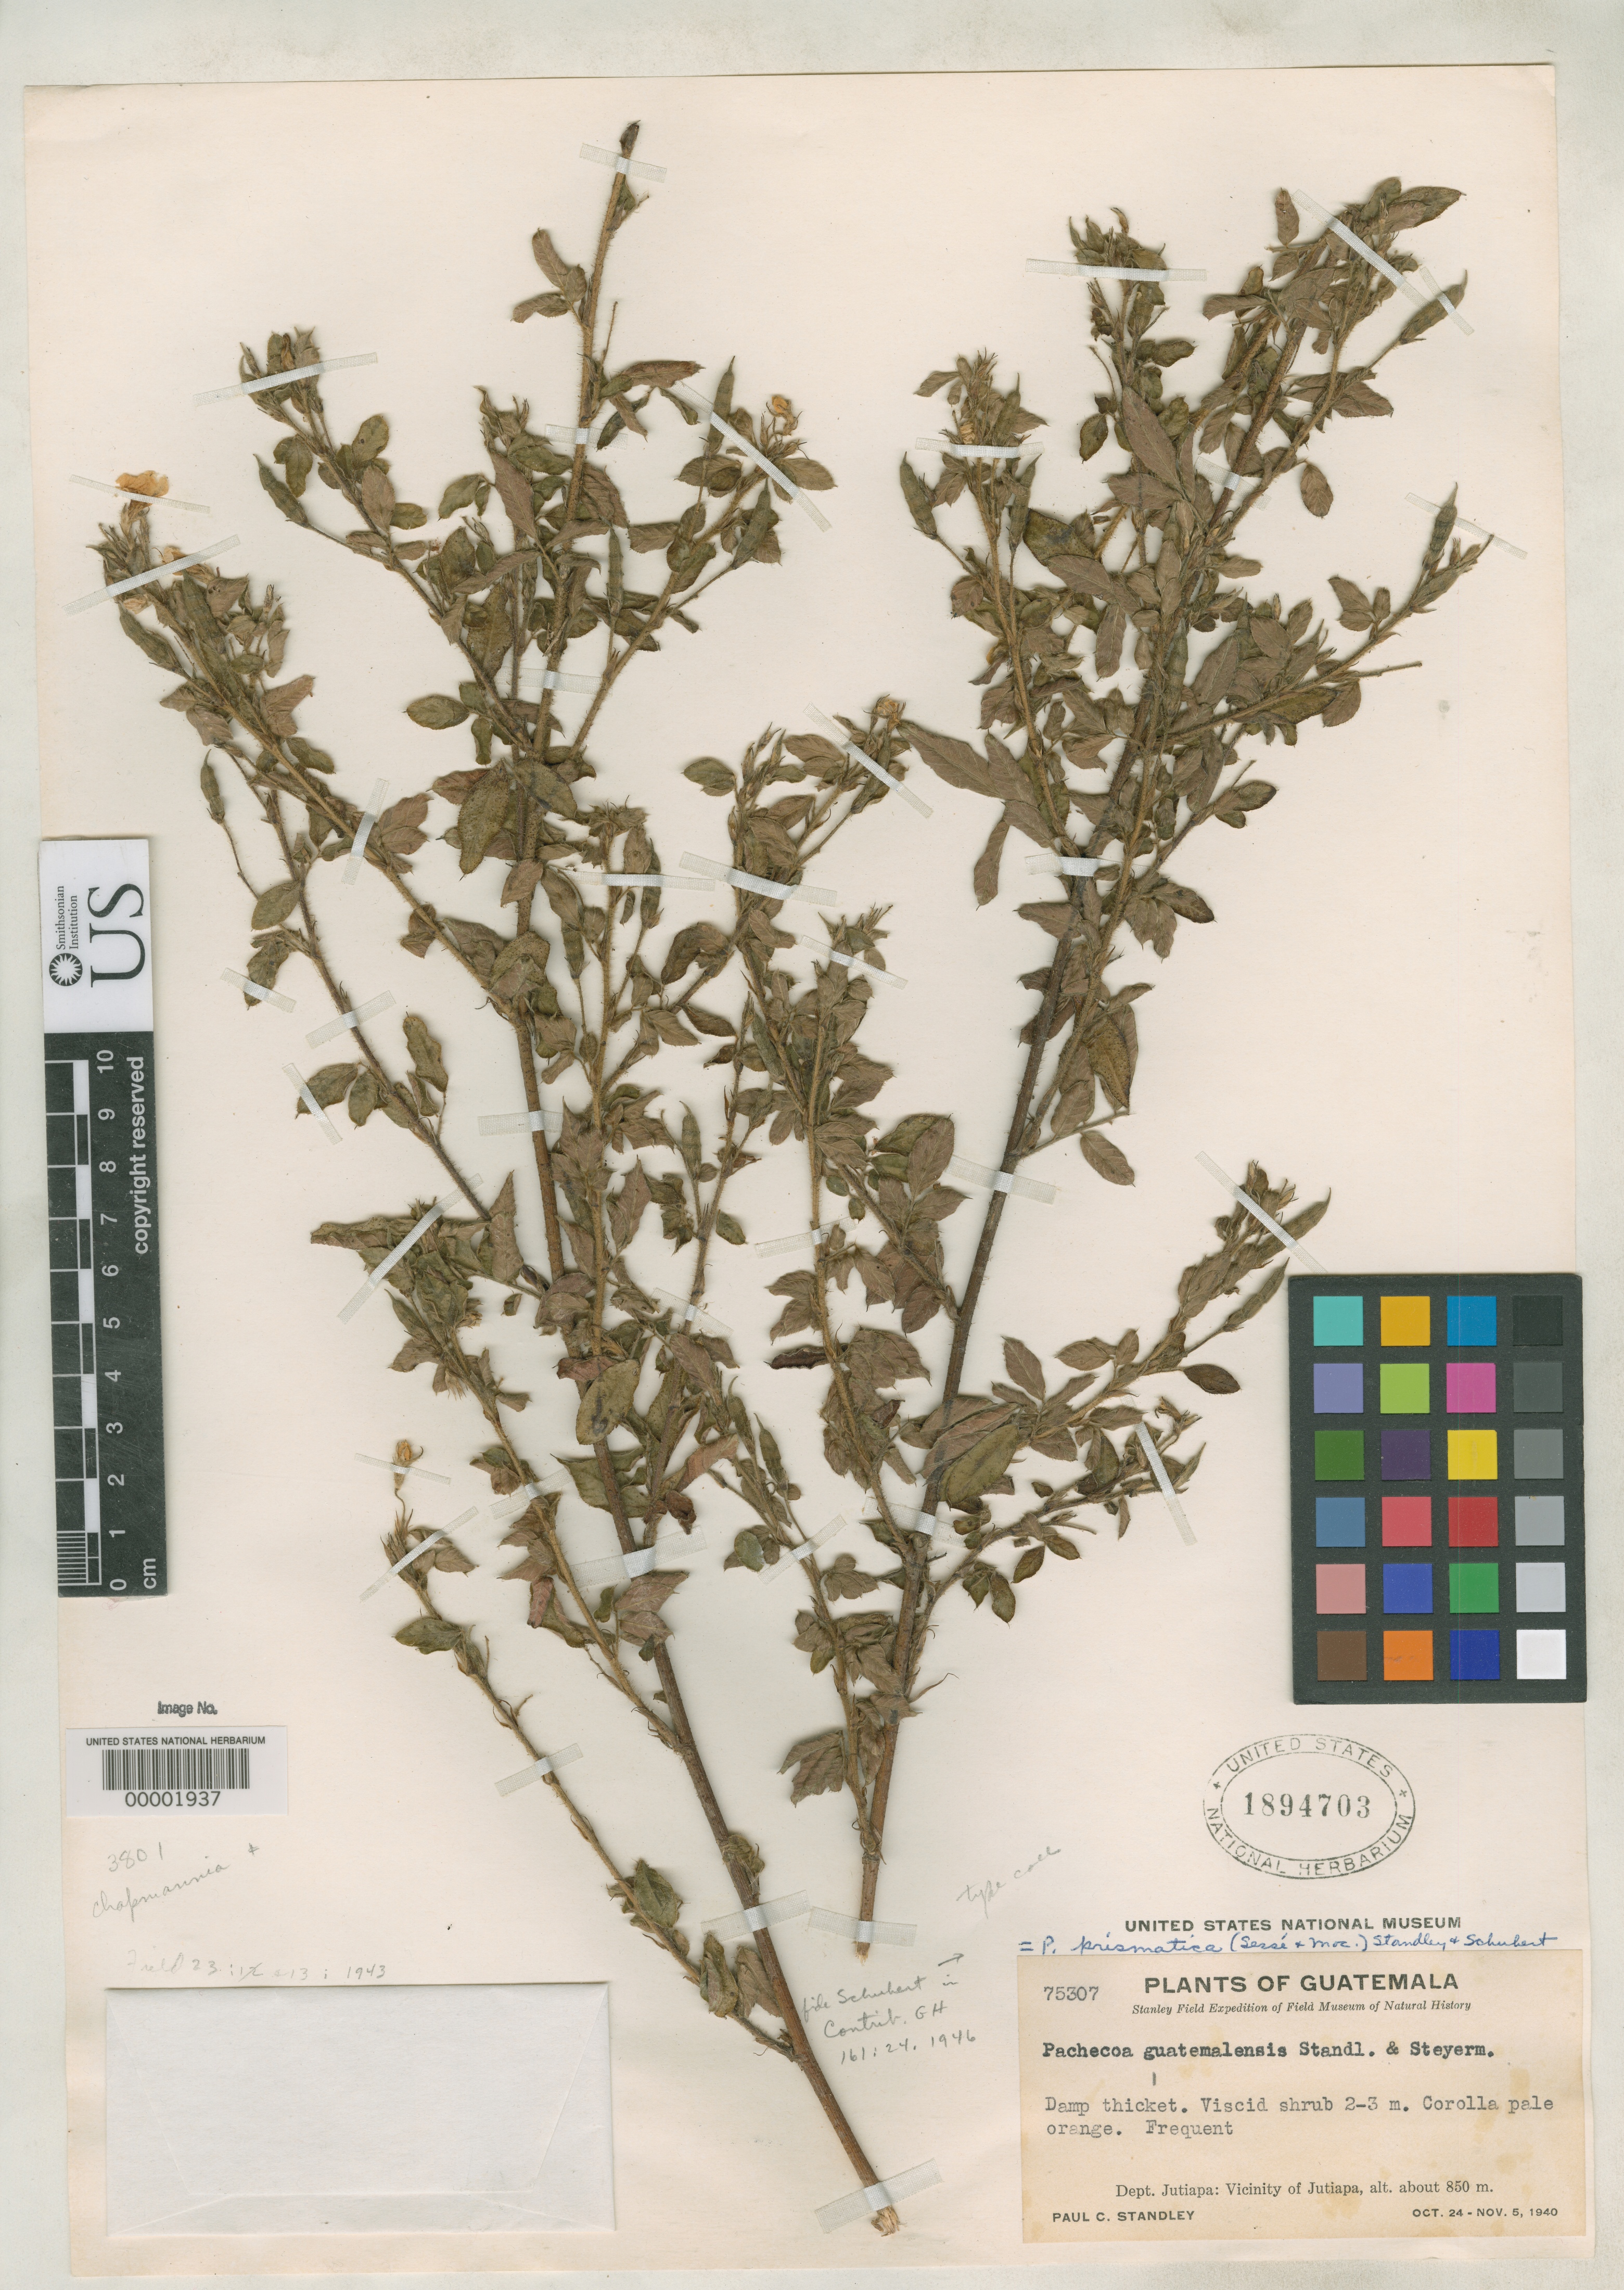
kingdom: Plantae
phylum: Tracheophyta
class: Magnoliopsida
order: Fabales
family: Fabaceae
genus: Pachecoa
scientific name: Pachecoa guatemalensis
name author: Standl. & Steyerm.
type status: Isotype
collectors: P. C. Standley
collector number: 75307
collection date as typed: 24 Oct 1940 to 05 Nov 1940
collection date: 1940-10-24/1940-11-05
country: Guatemala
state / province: Jutiapa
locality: Near Jutiapa.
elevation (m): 850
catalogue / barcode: US 1894703